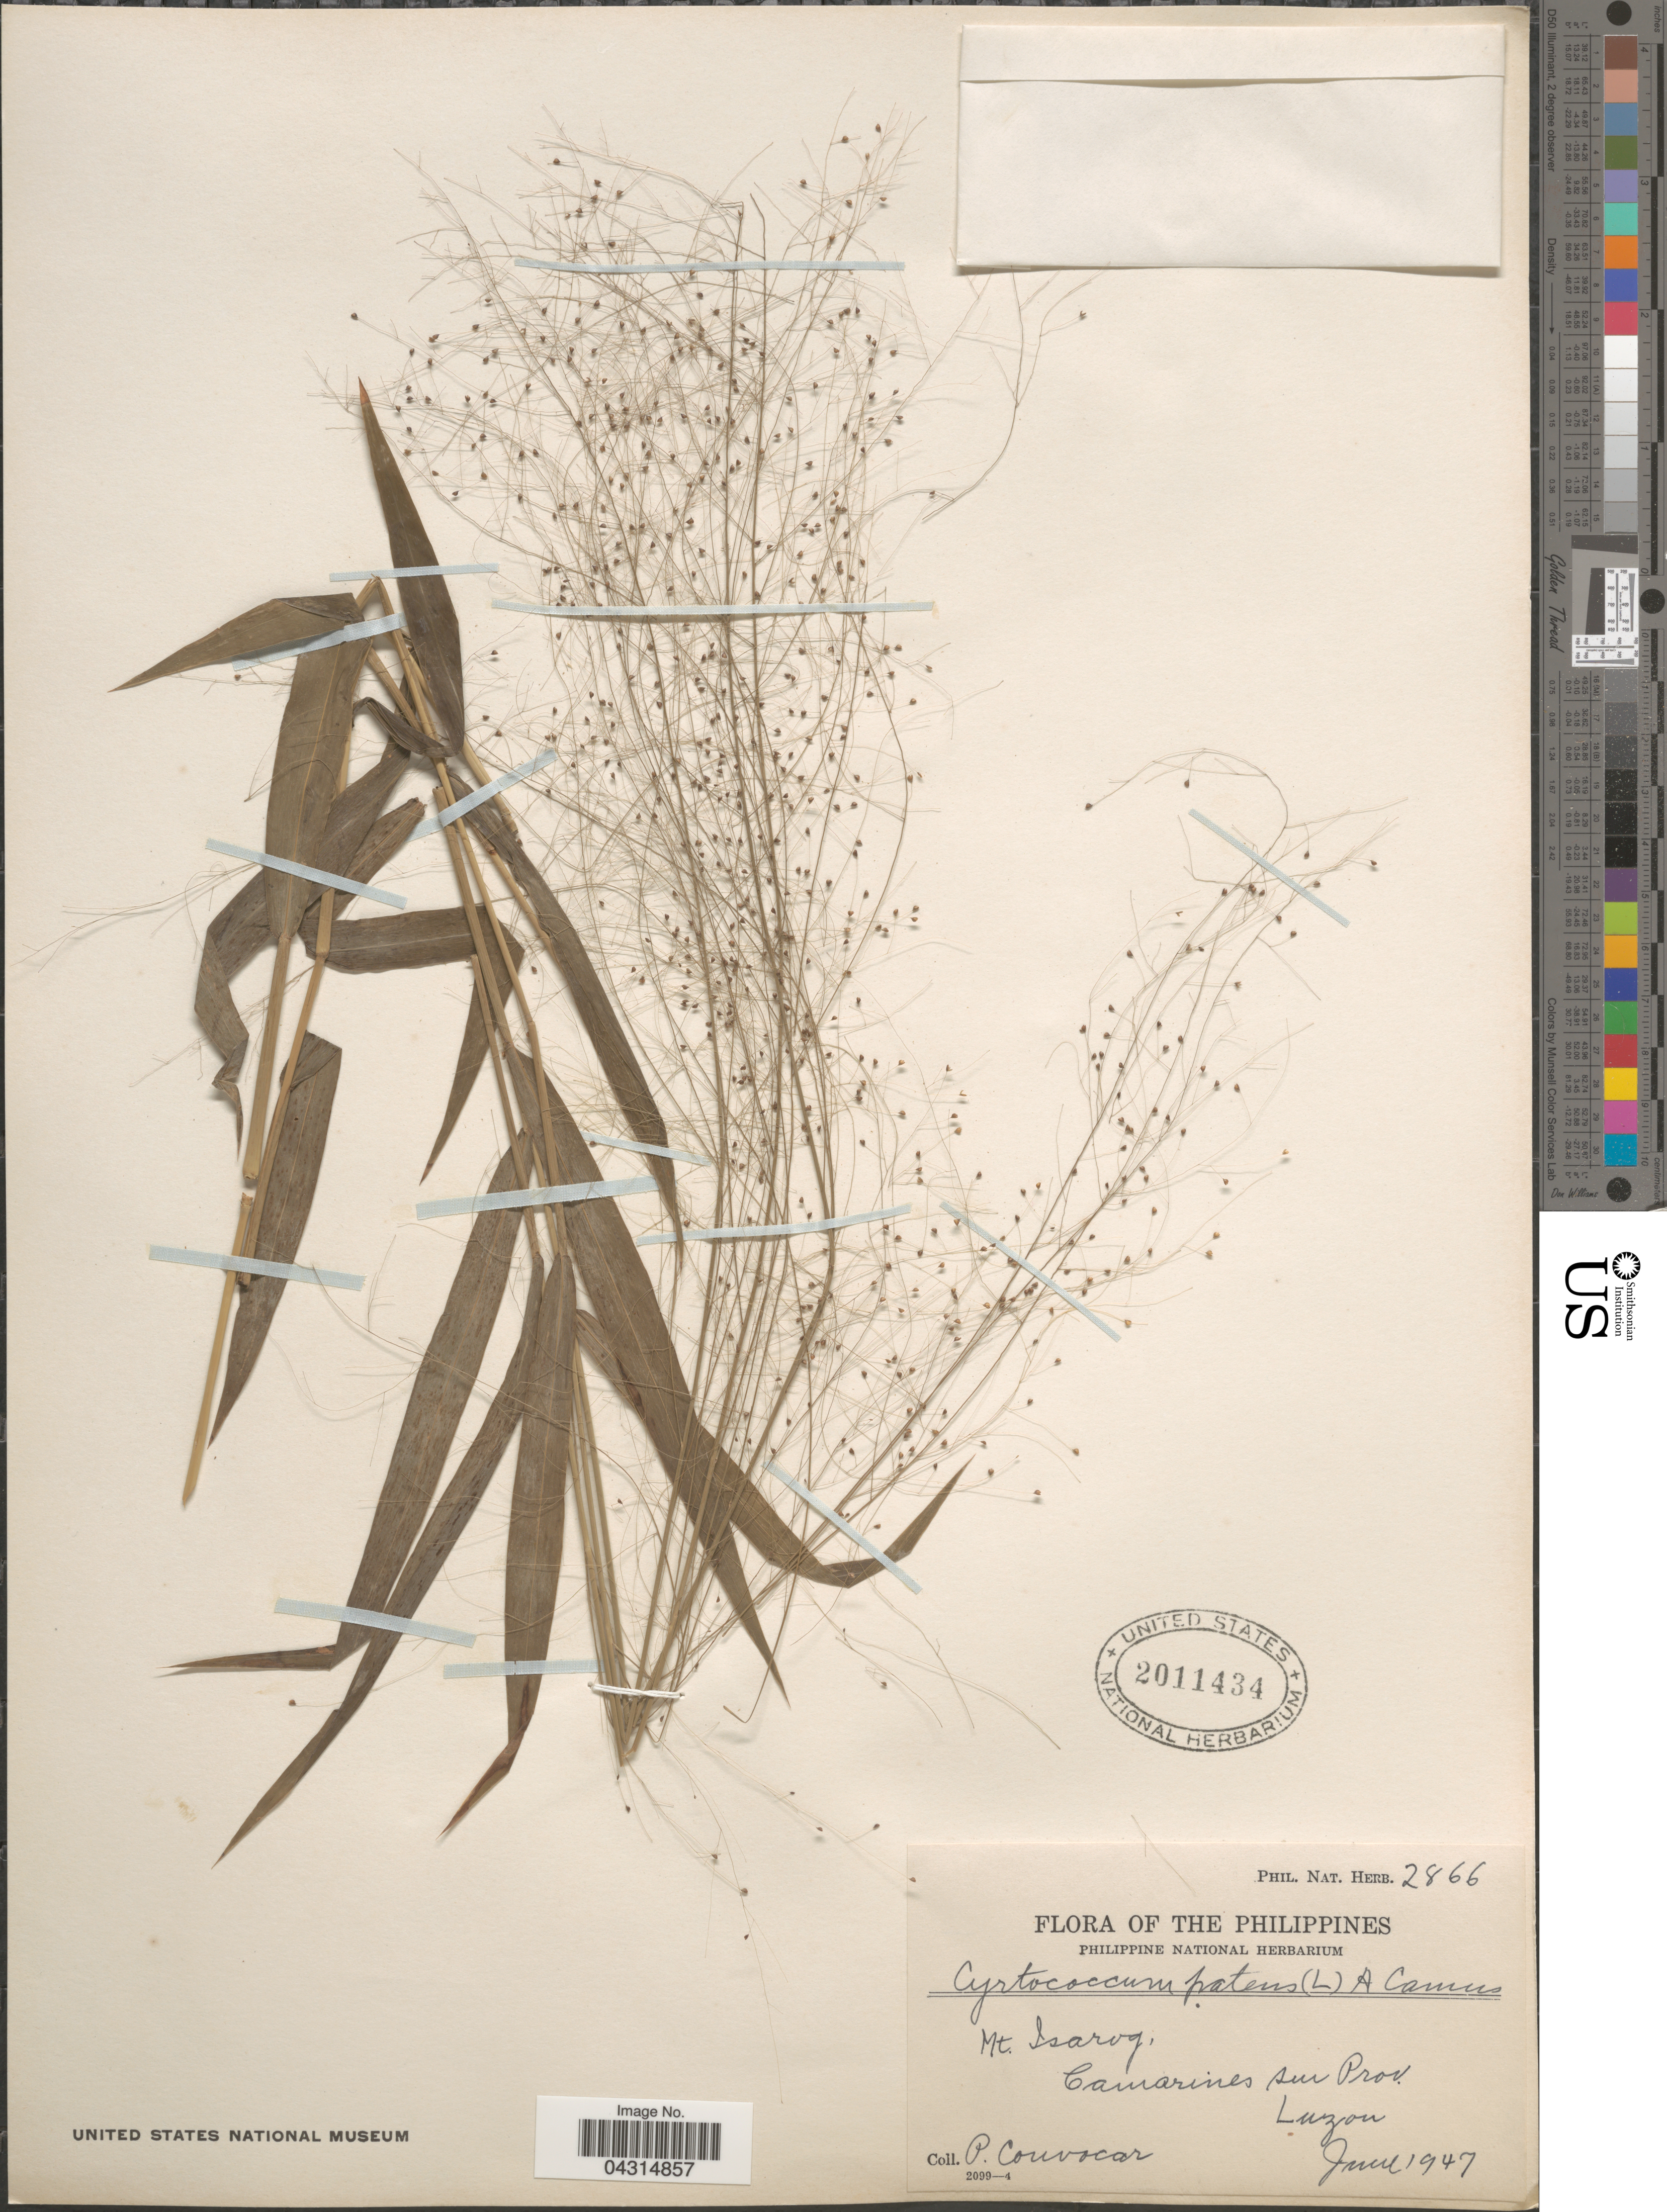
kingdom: Plantae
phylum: Tracheophyta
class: Liliopsida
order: Poales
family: Poaceae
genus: Cyrtococcum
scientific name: Cyrtococcum patens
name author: (L.) A. Camus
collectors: P. Convocar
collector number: Phil. Nat. Herb. 2866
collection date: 1947-06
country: Philippines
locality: Mt. Isarog, Camarines sur Prov. Luzon.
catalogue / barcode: US 2011434